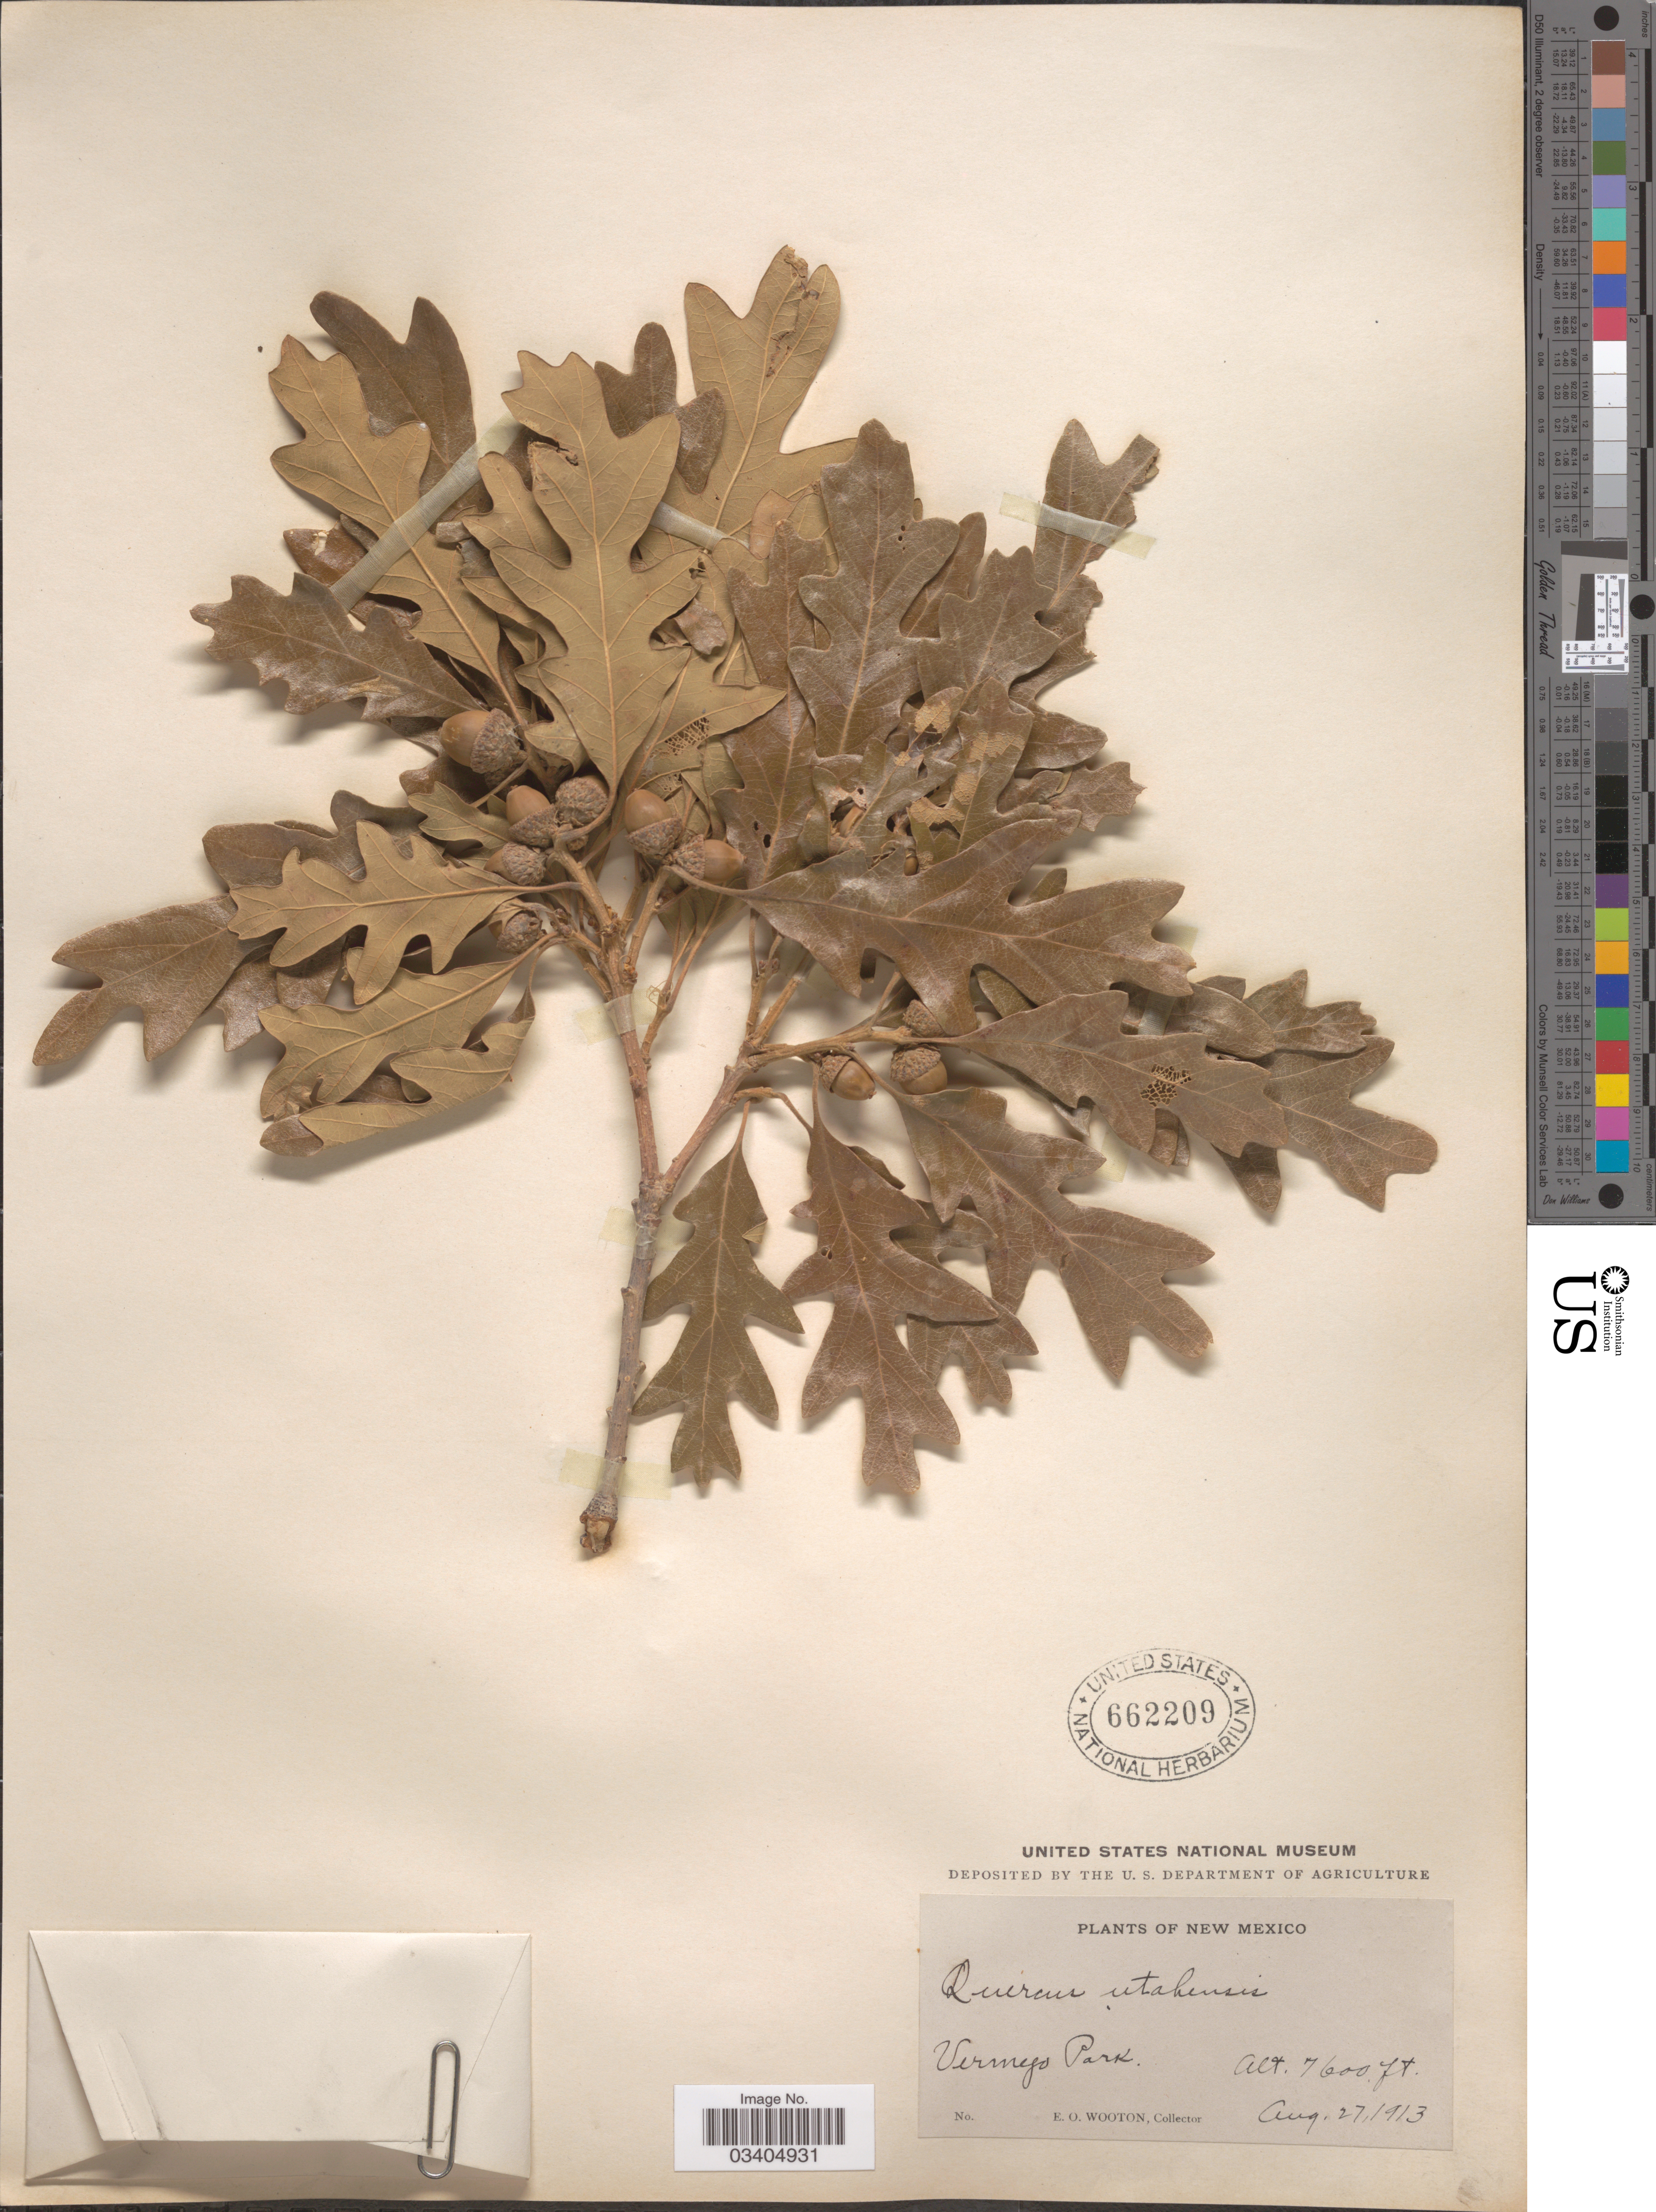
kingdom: Plantae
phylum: Tracheophyta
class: Magnoliopsida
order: Fagales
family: Fagaceae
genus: Quercus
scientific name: Quercus gambelii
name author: Nutt.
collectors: E. O. Wooton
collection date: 1913-08-27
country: United States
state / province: New Mexico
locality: Vermego Park.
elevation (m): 2316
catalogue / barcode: US 662209